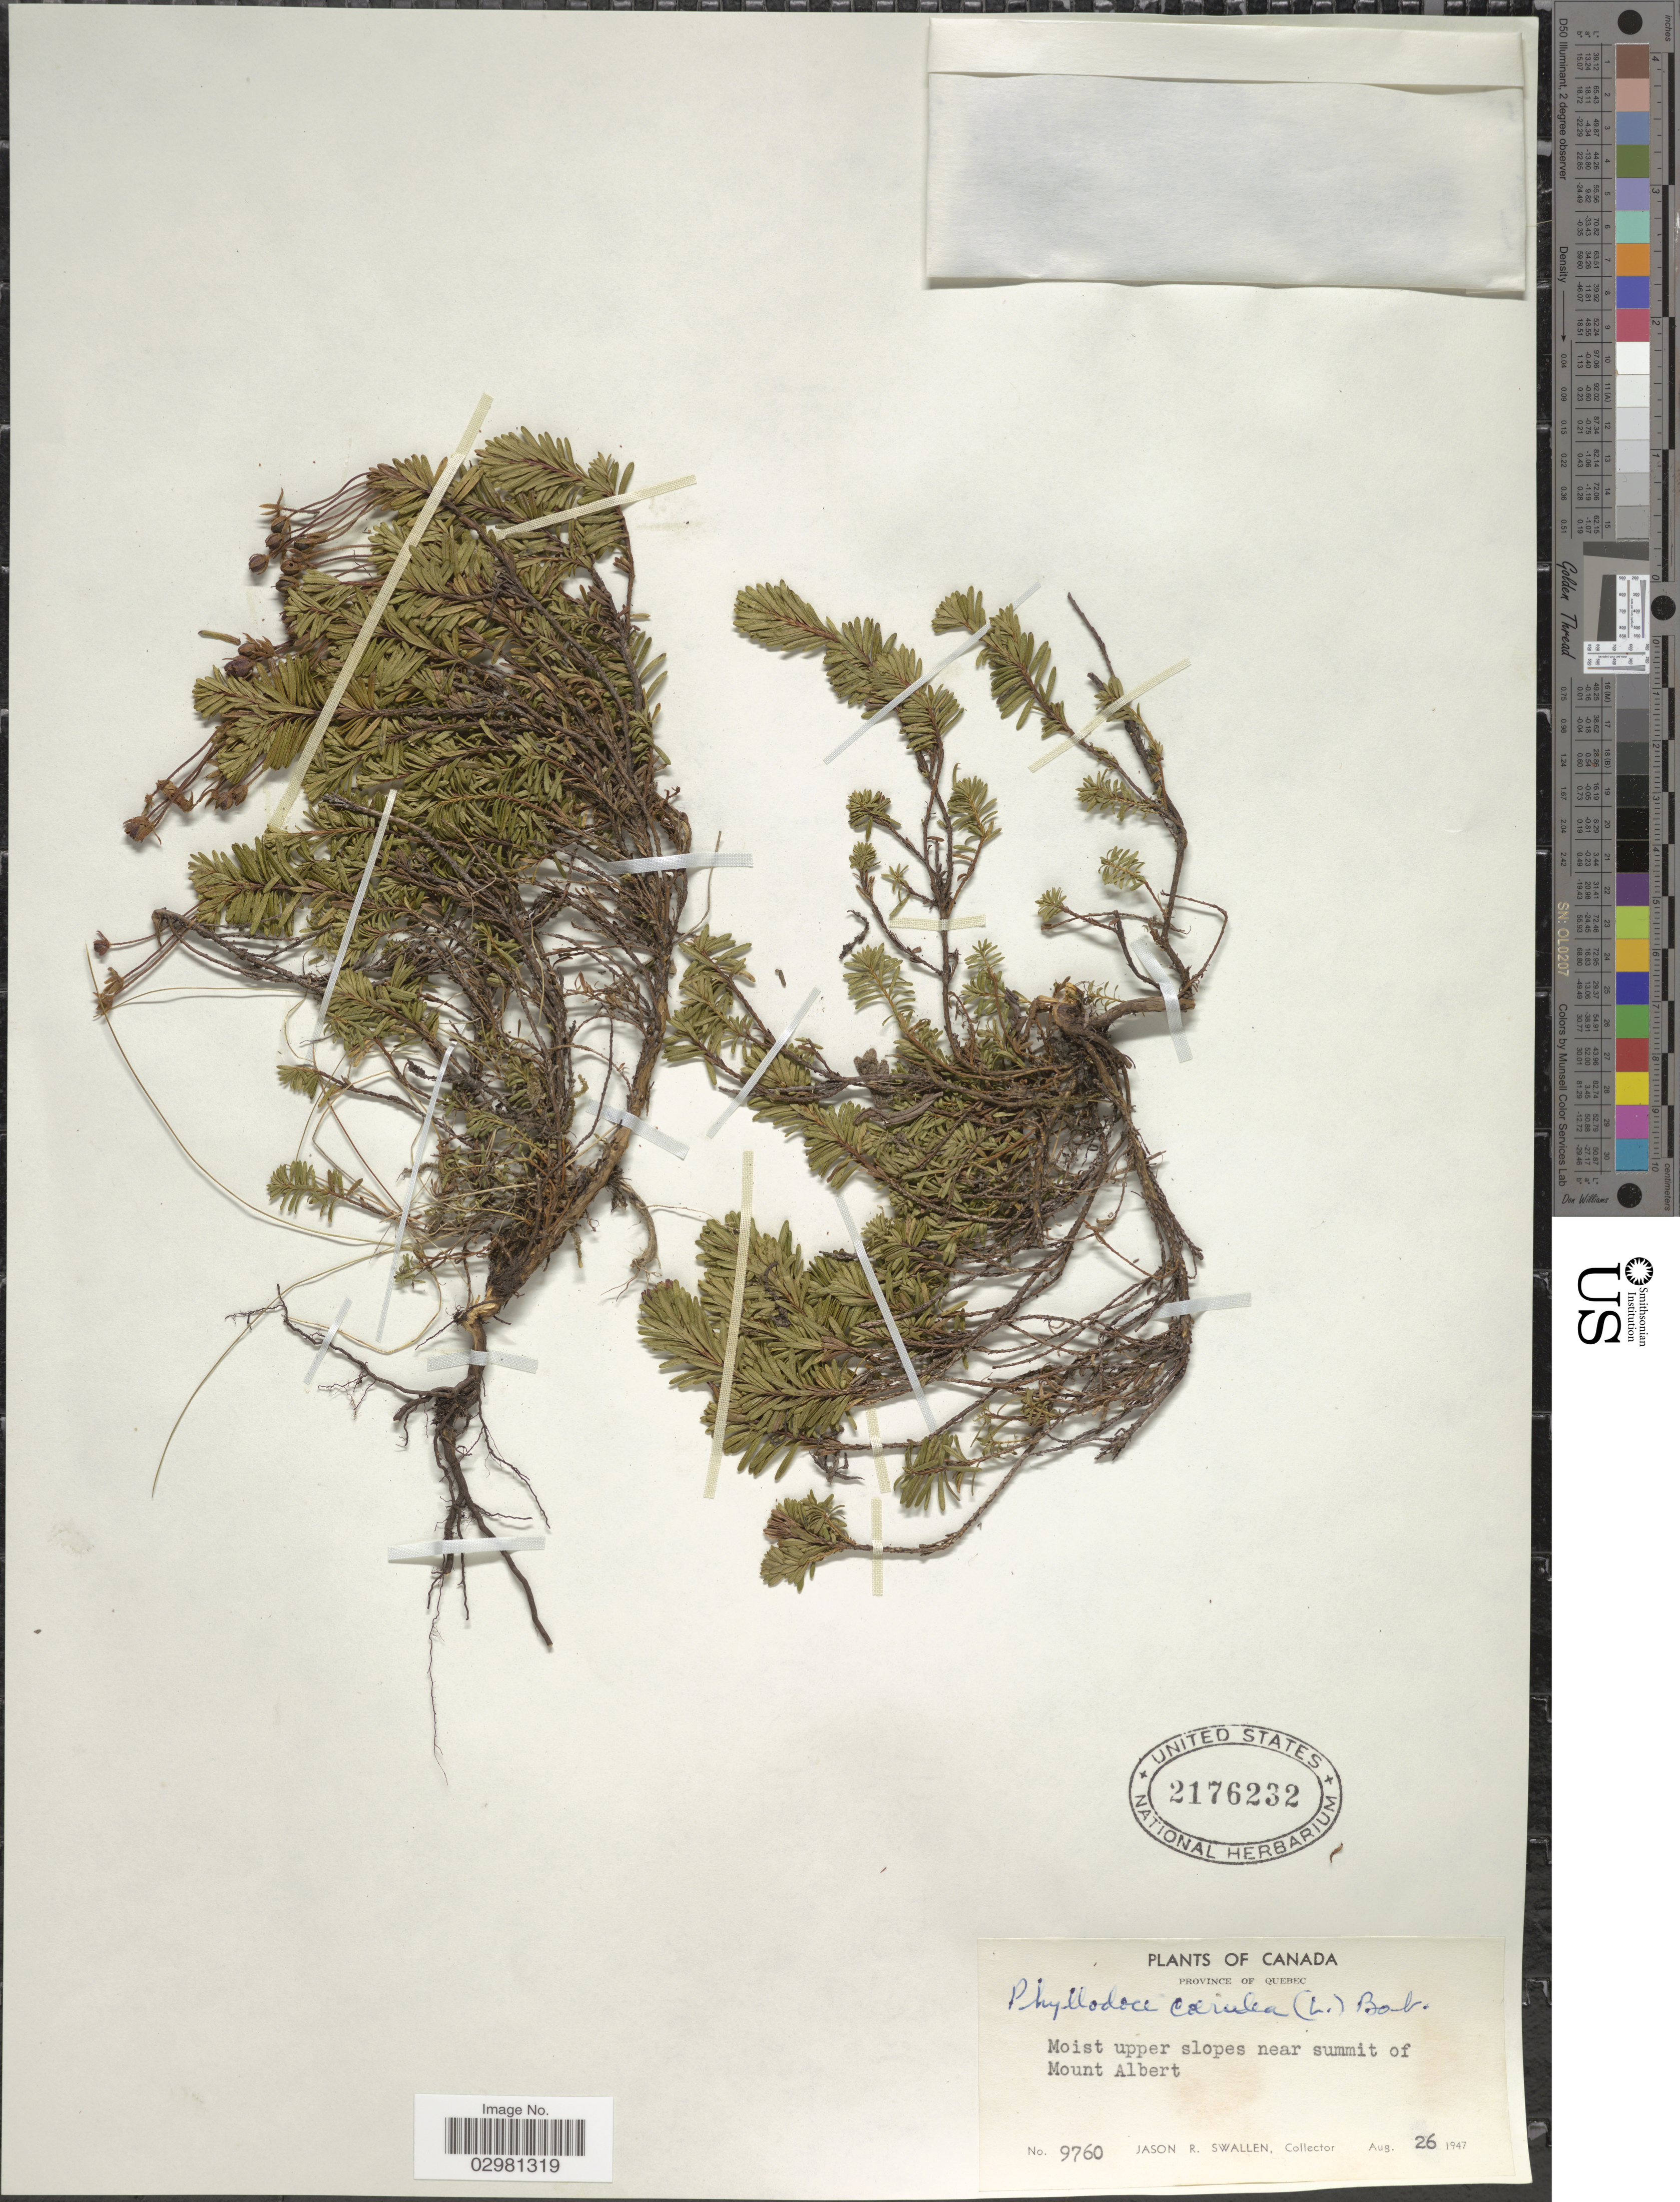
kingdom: Plantae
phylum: Tracheophyta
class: Magnoliopsida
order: Ericales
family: Ericaceae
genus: Phyllodoce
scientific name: Phyllodoce caerulea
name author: (L.) Bab.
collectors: J. R. Swallen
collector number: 9760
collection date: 1947-08-26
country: Canada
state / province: Quebec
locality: Moist upper slopes near summit of Mount Albert.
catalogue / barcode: US 2176232